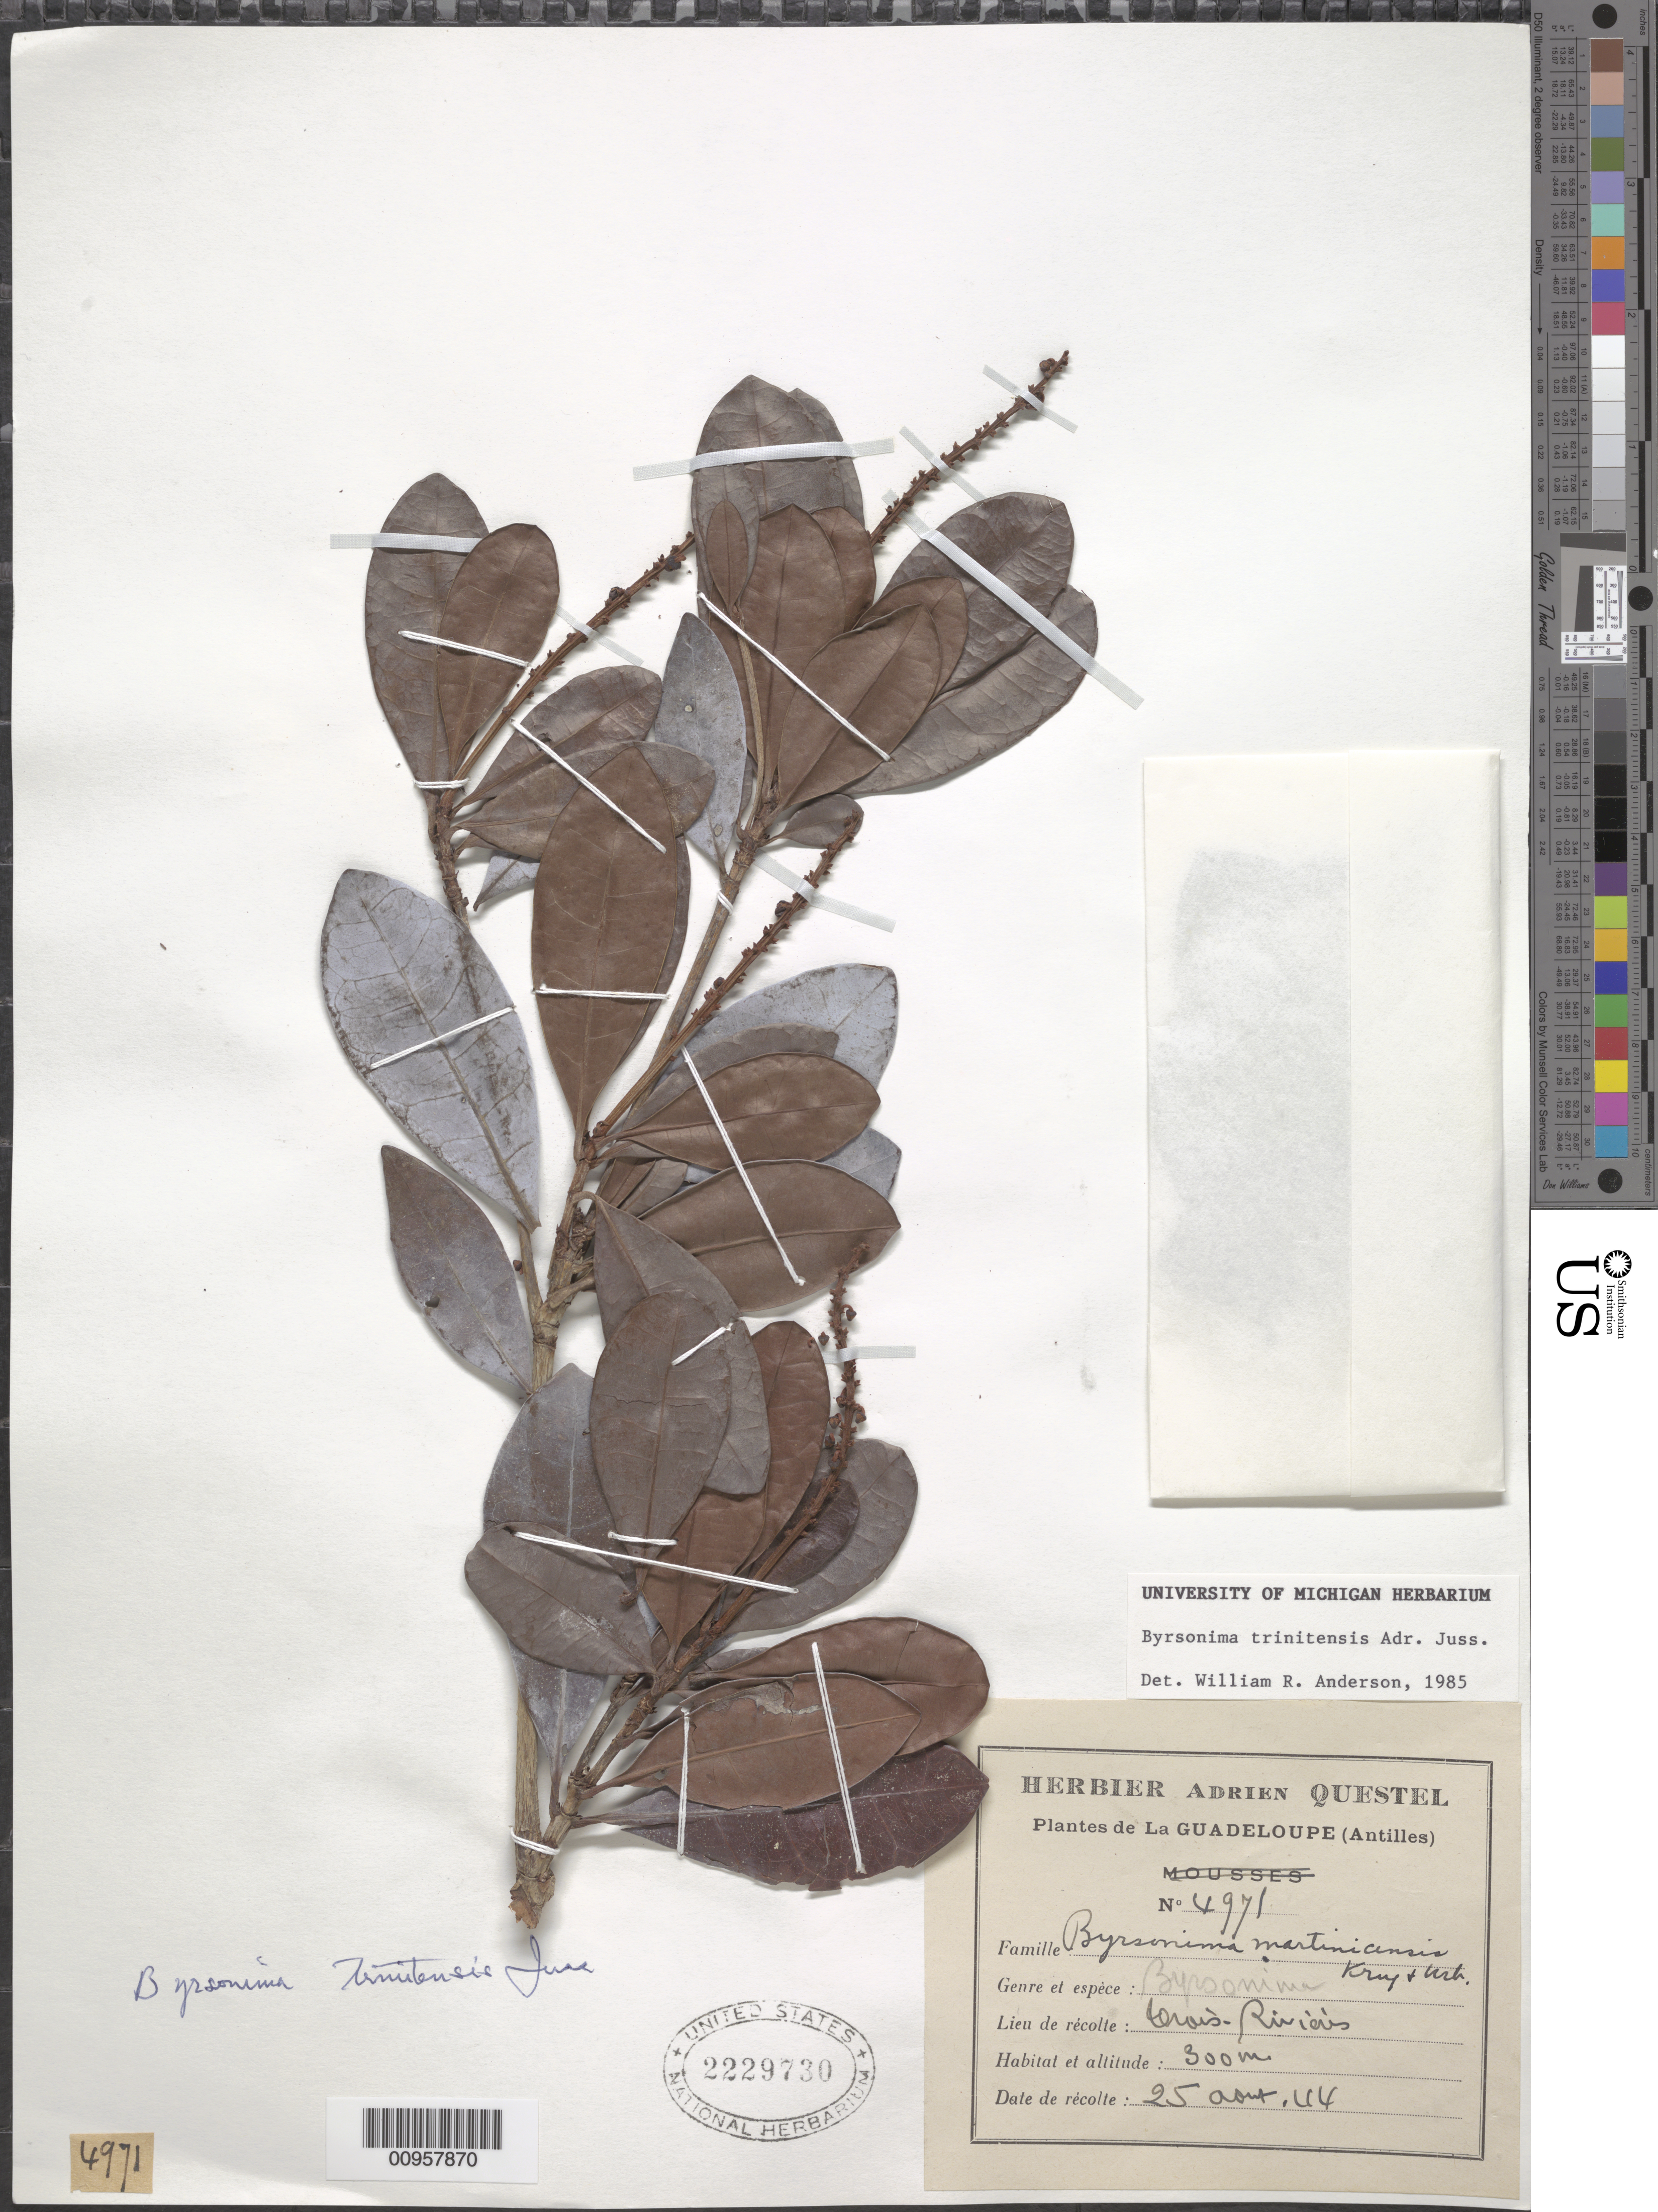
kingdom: Plantae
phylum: Tracheophyta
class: Magnoliopsida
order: Malpighiales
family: Malpighiaceae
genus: Byrsonima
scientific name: Byrsonima trinitensis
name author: A. Juss.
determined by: Anderson, W. R., (MICH), University of Michigan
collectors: A. Questel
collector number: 4971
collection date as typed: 25 Aug 1944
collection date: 1944-08-25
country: Guadeloupe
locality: Trois Rivières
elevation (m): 300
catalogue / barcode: US 2229730